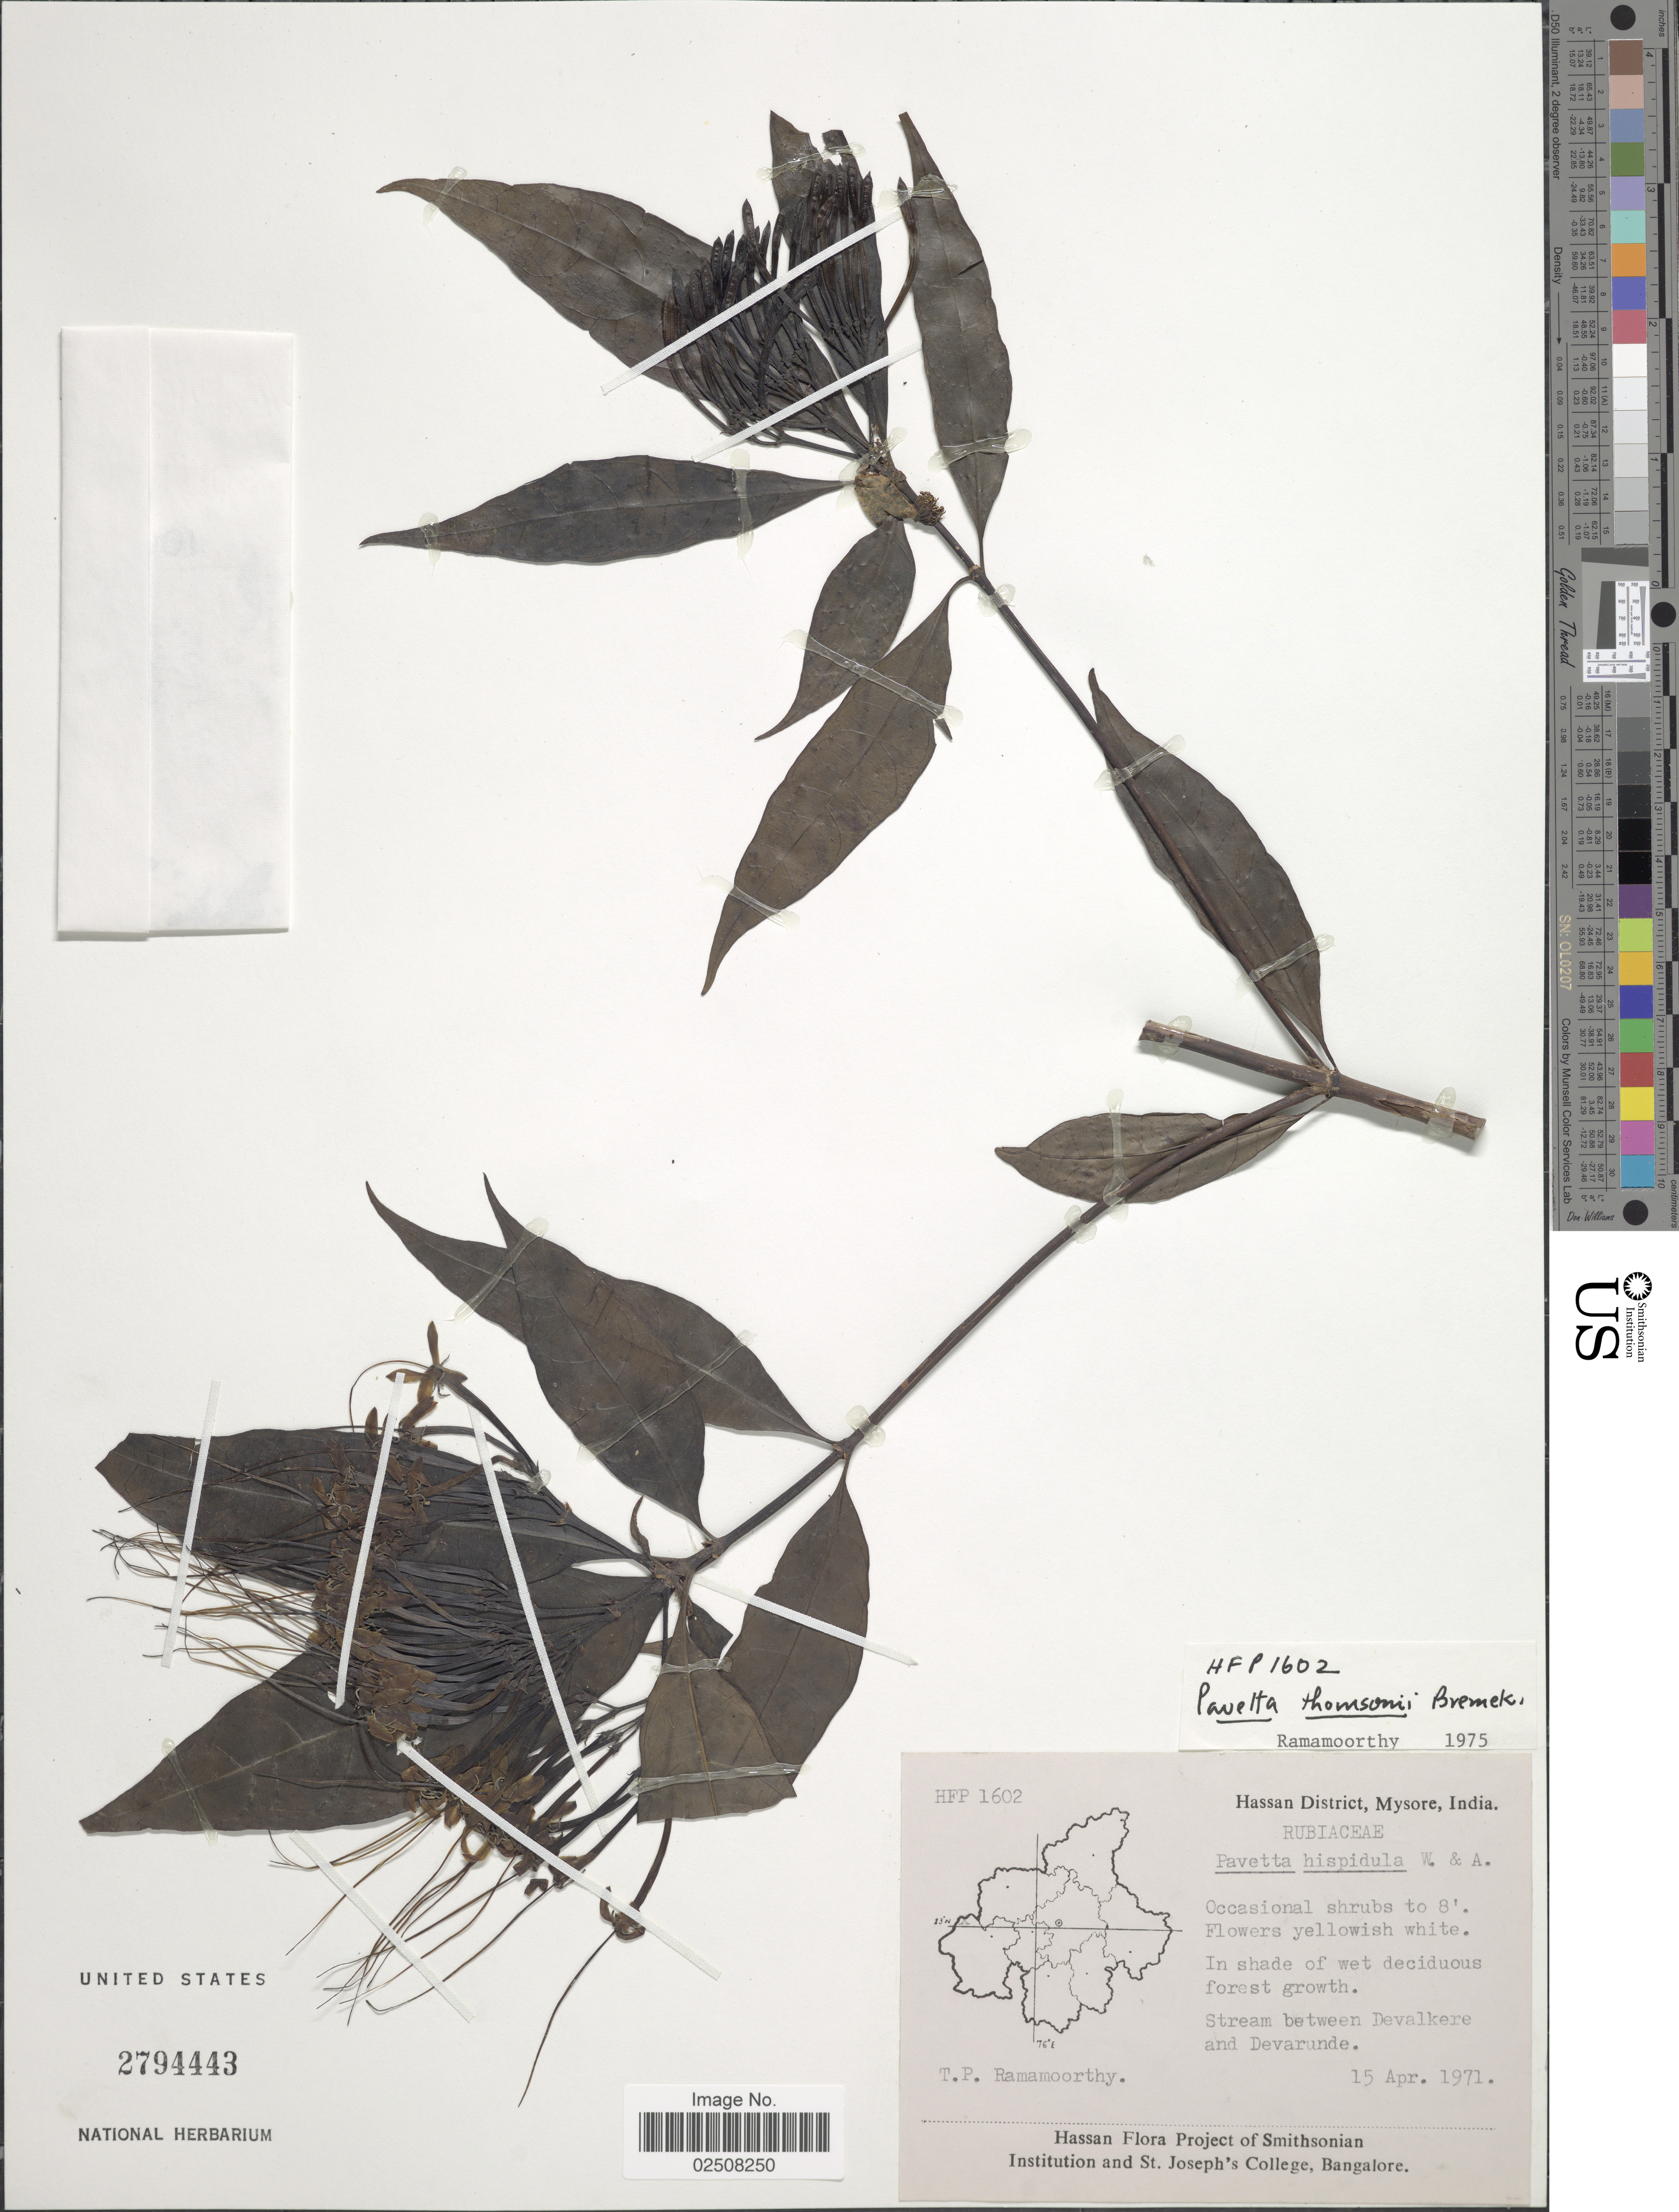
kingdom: Plantae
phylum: Tracheophyta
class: Magnoliopsida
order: Gentianales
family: Rubiaceae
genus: Pavetta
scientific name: Pavetta thomsonii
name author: Bremek.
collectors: T. P. Ramamoorthy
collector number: HFP 1602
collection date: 1971-04-15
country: India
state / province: Karnataka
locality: Hassan District, Mysore, In shade of wet deciduous forest growth, Stream between Devalkere and Devarunde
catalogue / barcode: US 2794443